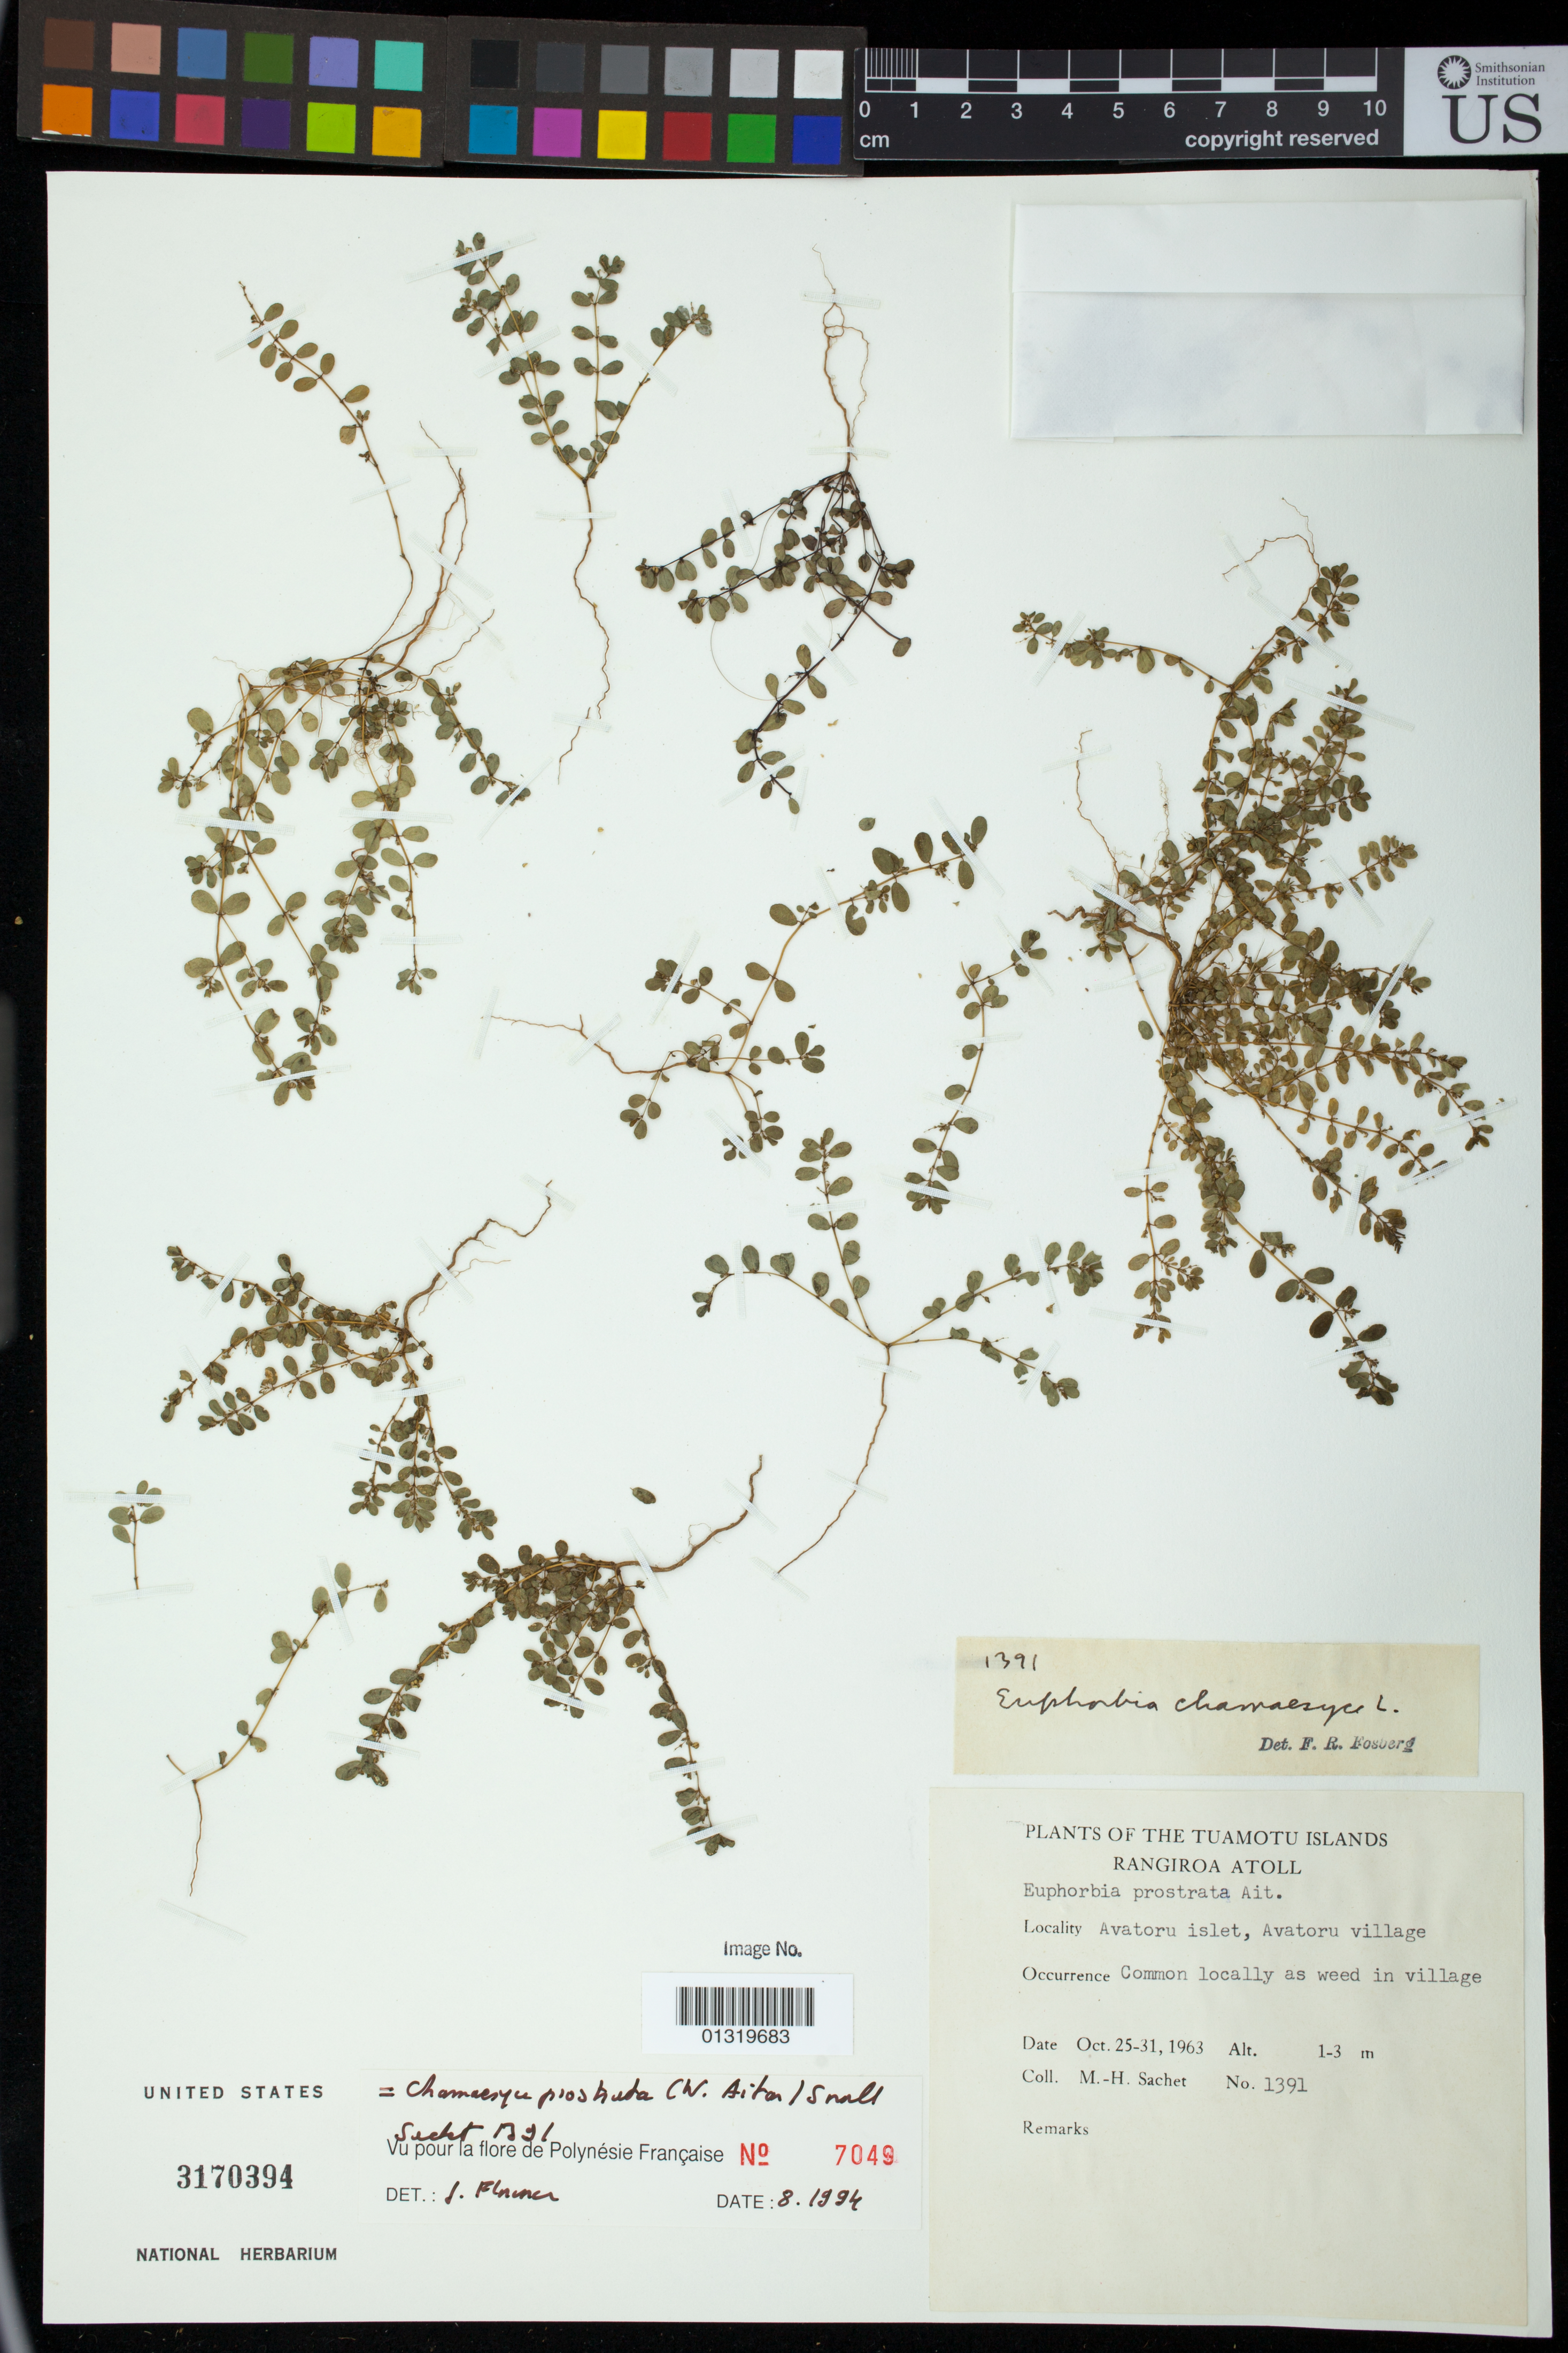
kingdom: Plantae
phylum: Tracheophyta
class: Magnoliopsida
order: Malpighiales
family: Euphorbiaceae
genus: Euphorbia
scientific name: Euphorbia prostrata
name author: Aiton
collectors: M.-H. Sachet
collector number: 1391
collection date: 1963-10-25/1963-10-31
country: French Polynesia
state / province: Iles Tuamotu-Gambier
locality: Rangiroa Atoll; Avatoru islet, Avatoru village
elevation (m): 1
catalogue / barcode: US 3170394